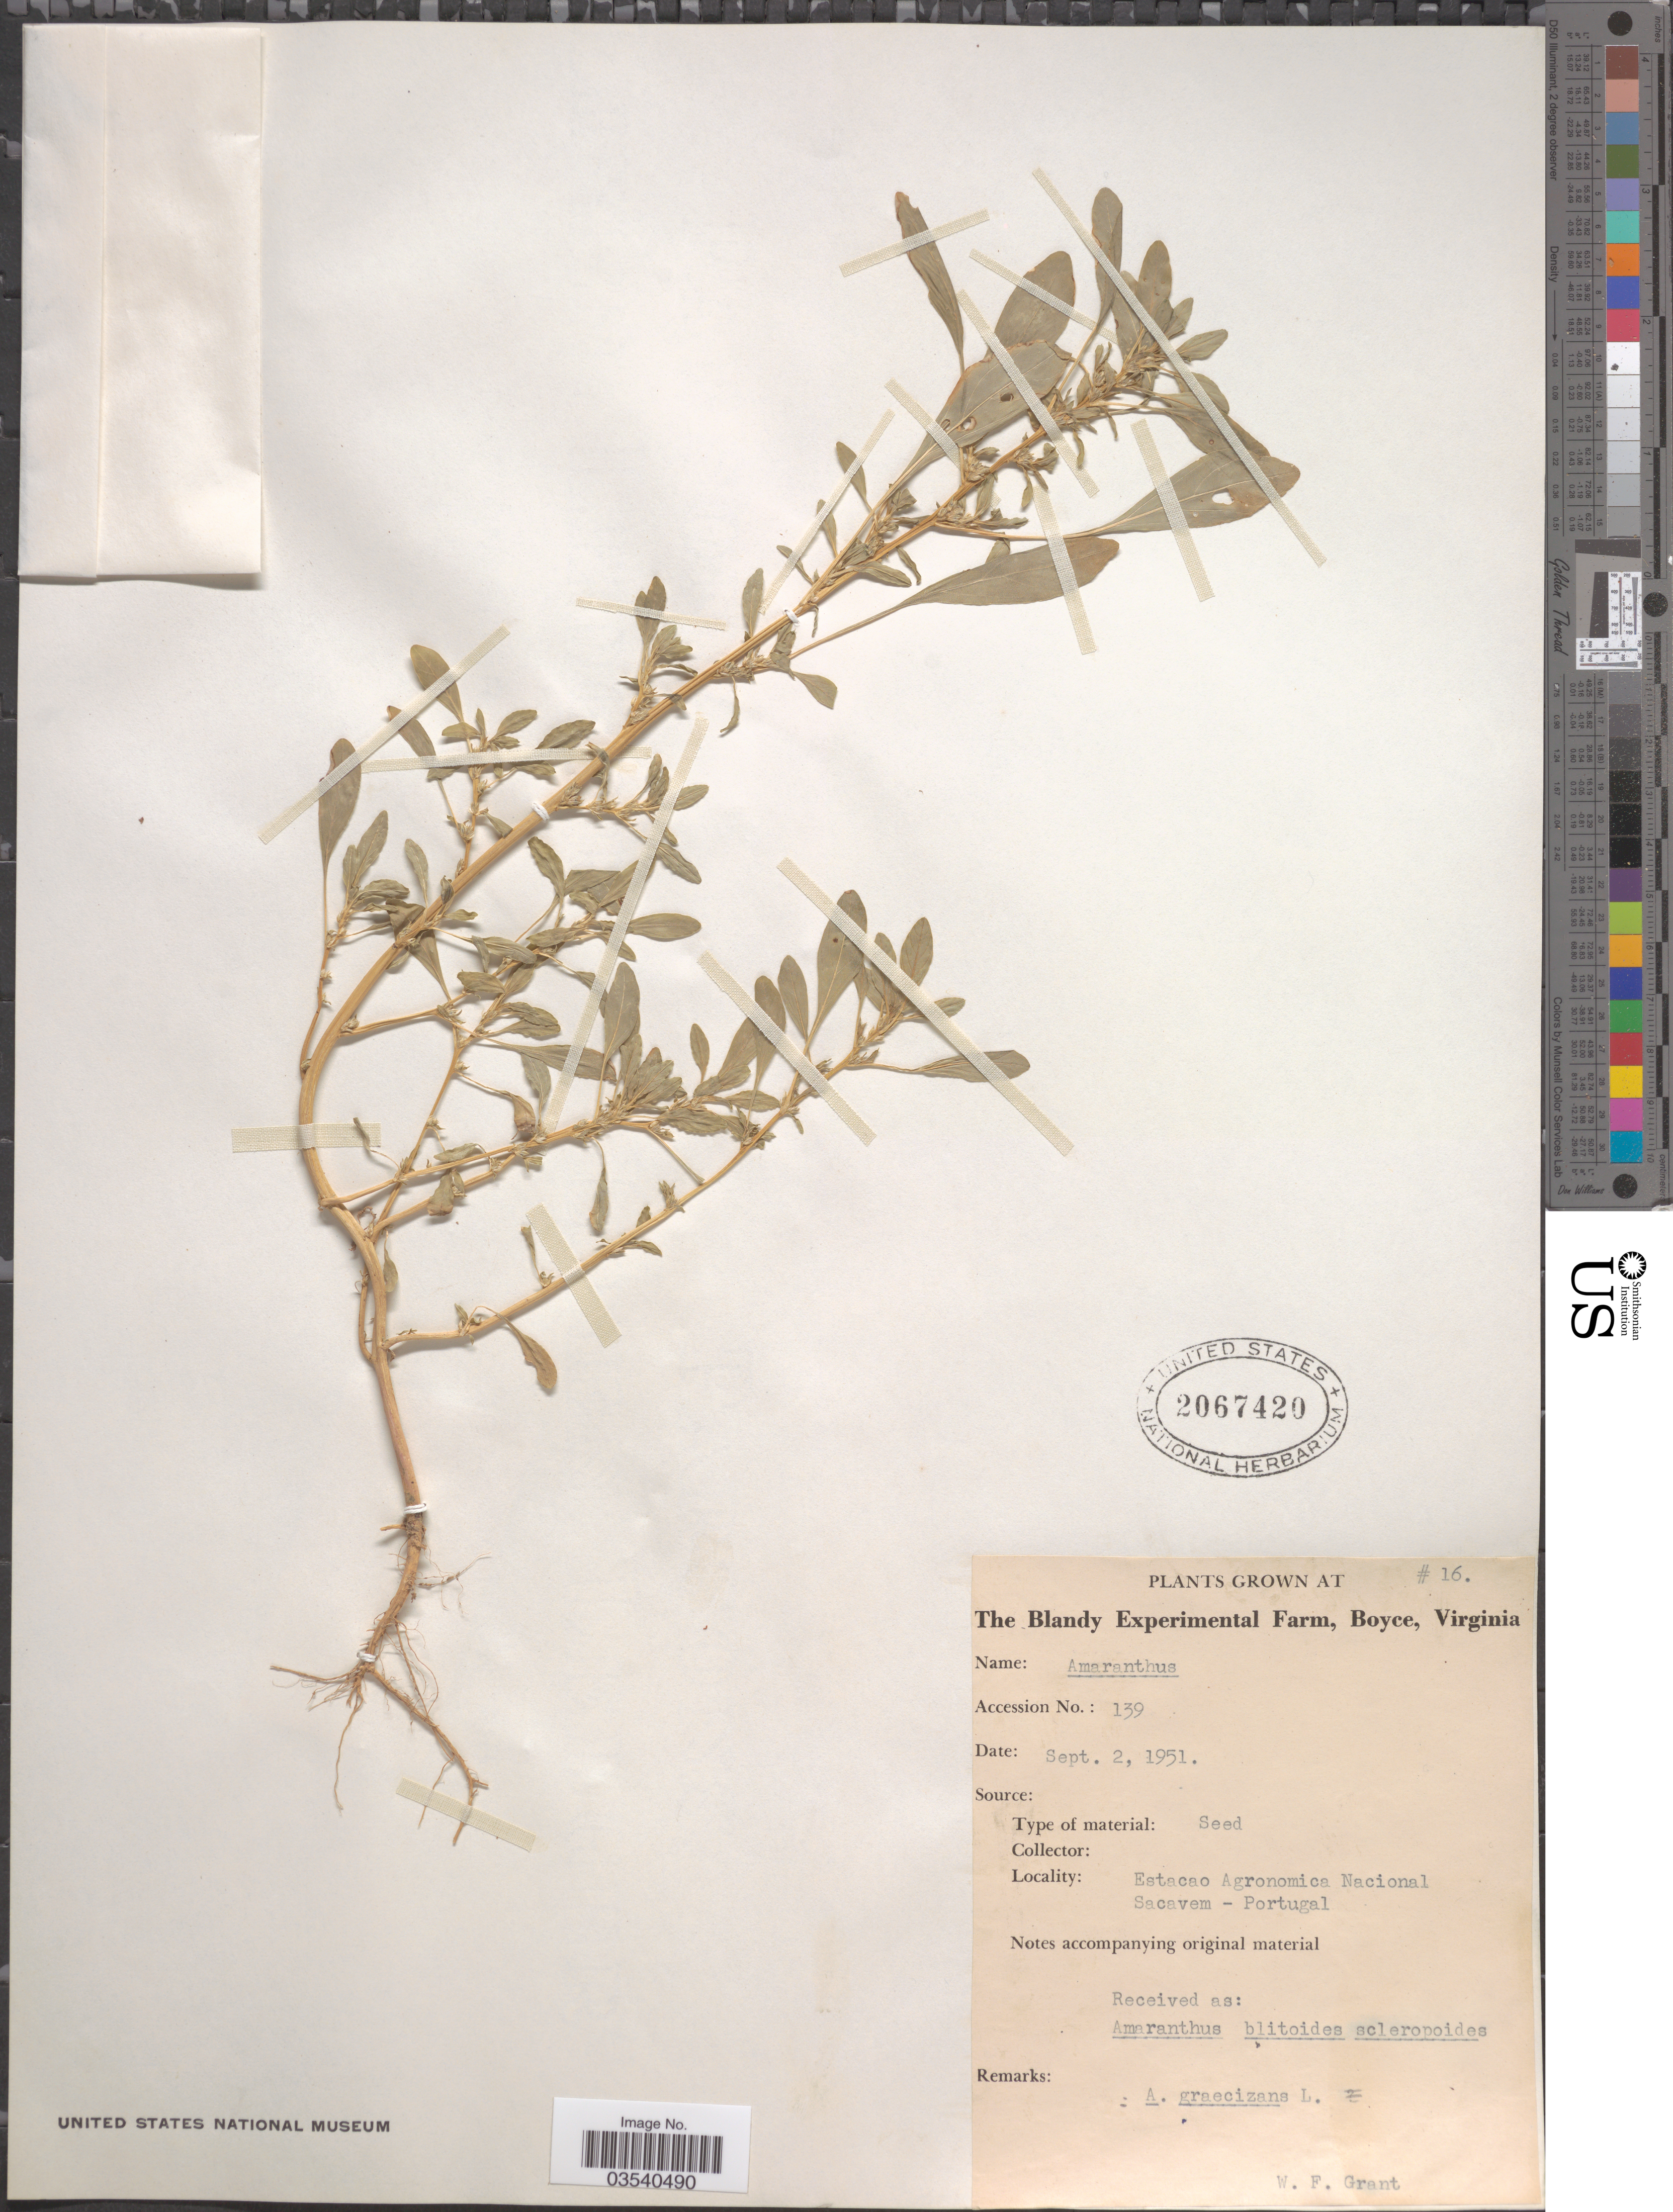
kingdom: Plantae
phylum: Tracheophyta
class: Magnoliopsida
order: Caryophyllales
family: Amaranthaceae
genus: Amaranthus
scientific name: Amaranthus graecizans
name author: L.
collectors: W. Grant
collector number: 16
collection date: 1951-09-02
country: United States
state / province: Virginia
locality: The Blandy Experimental Farm, Boyce.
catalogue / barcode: US 2067420